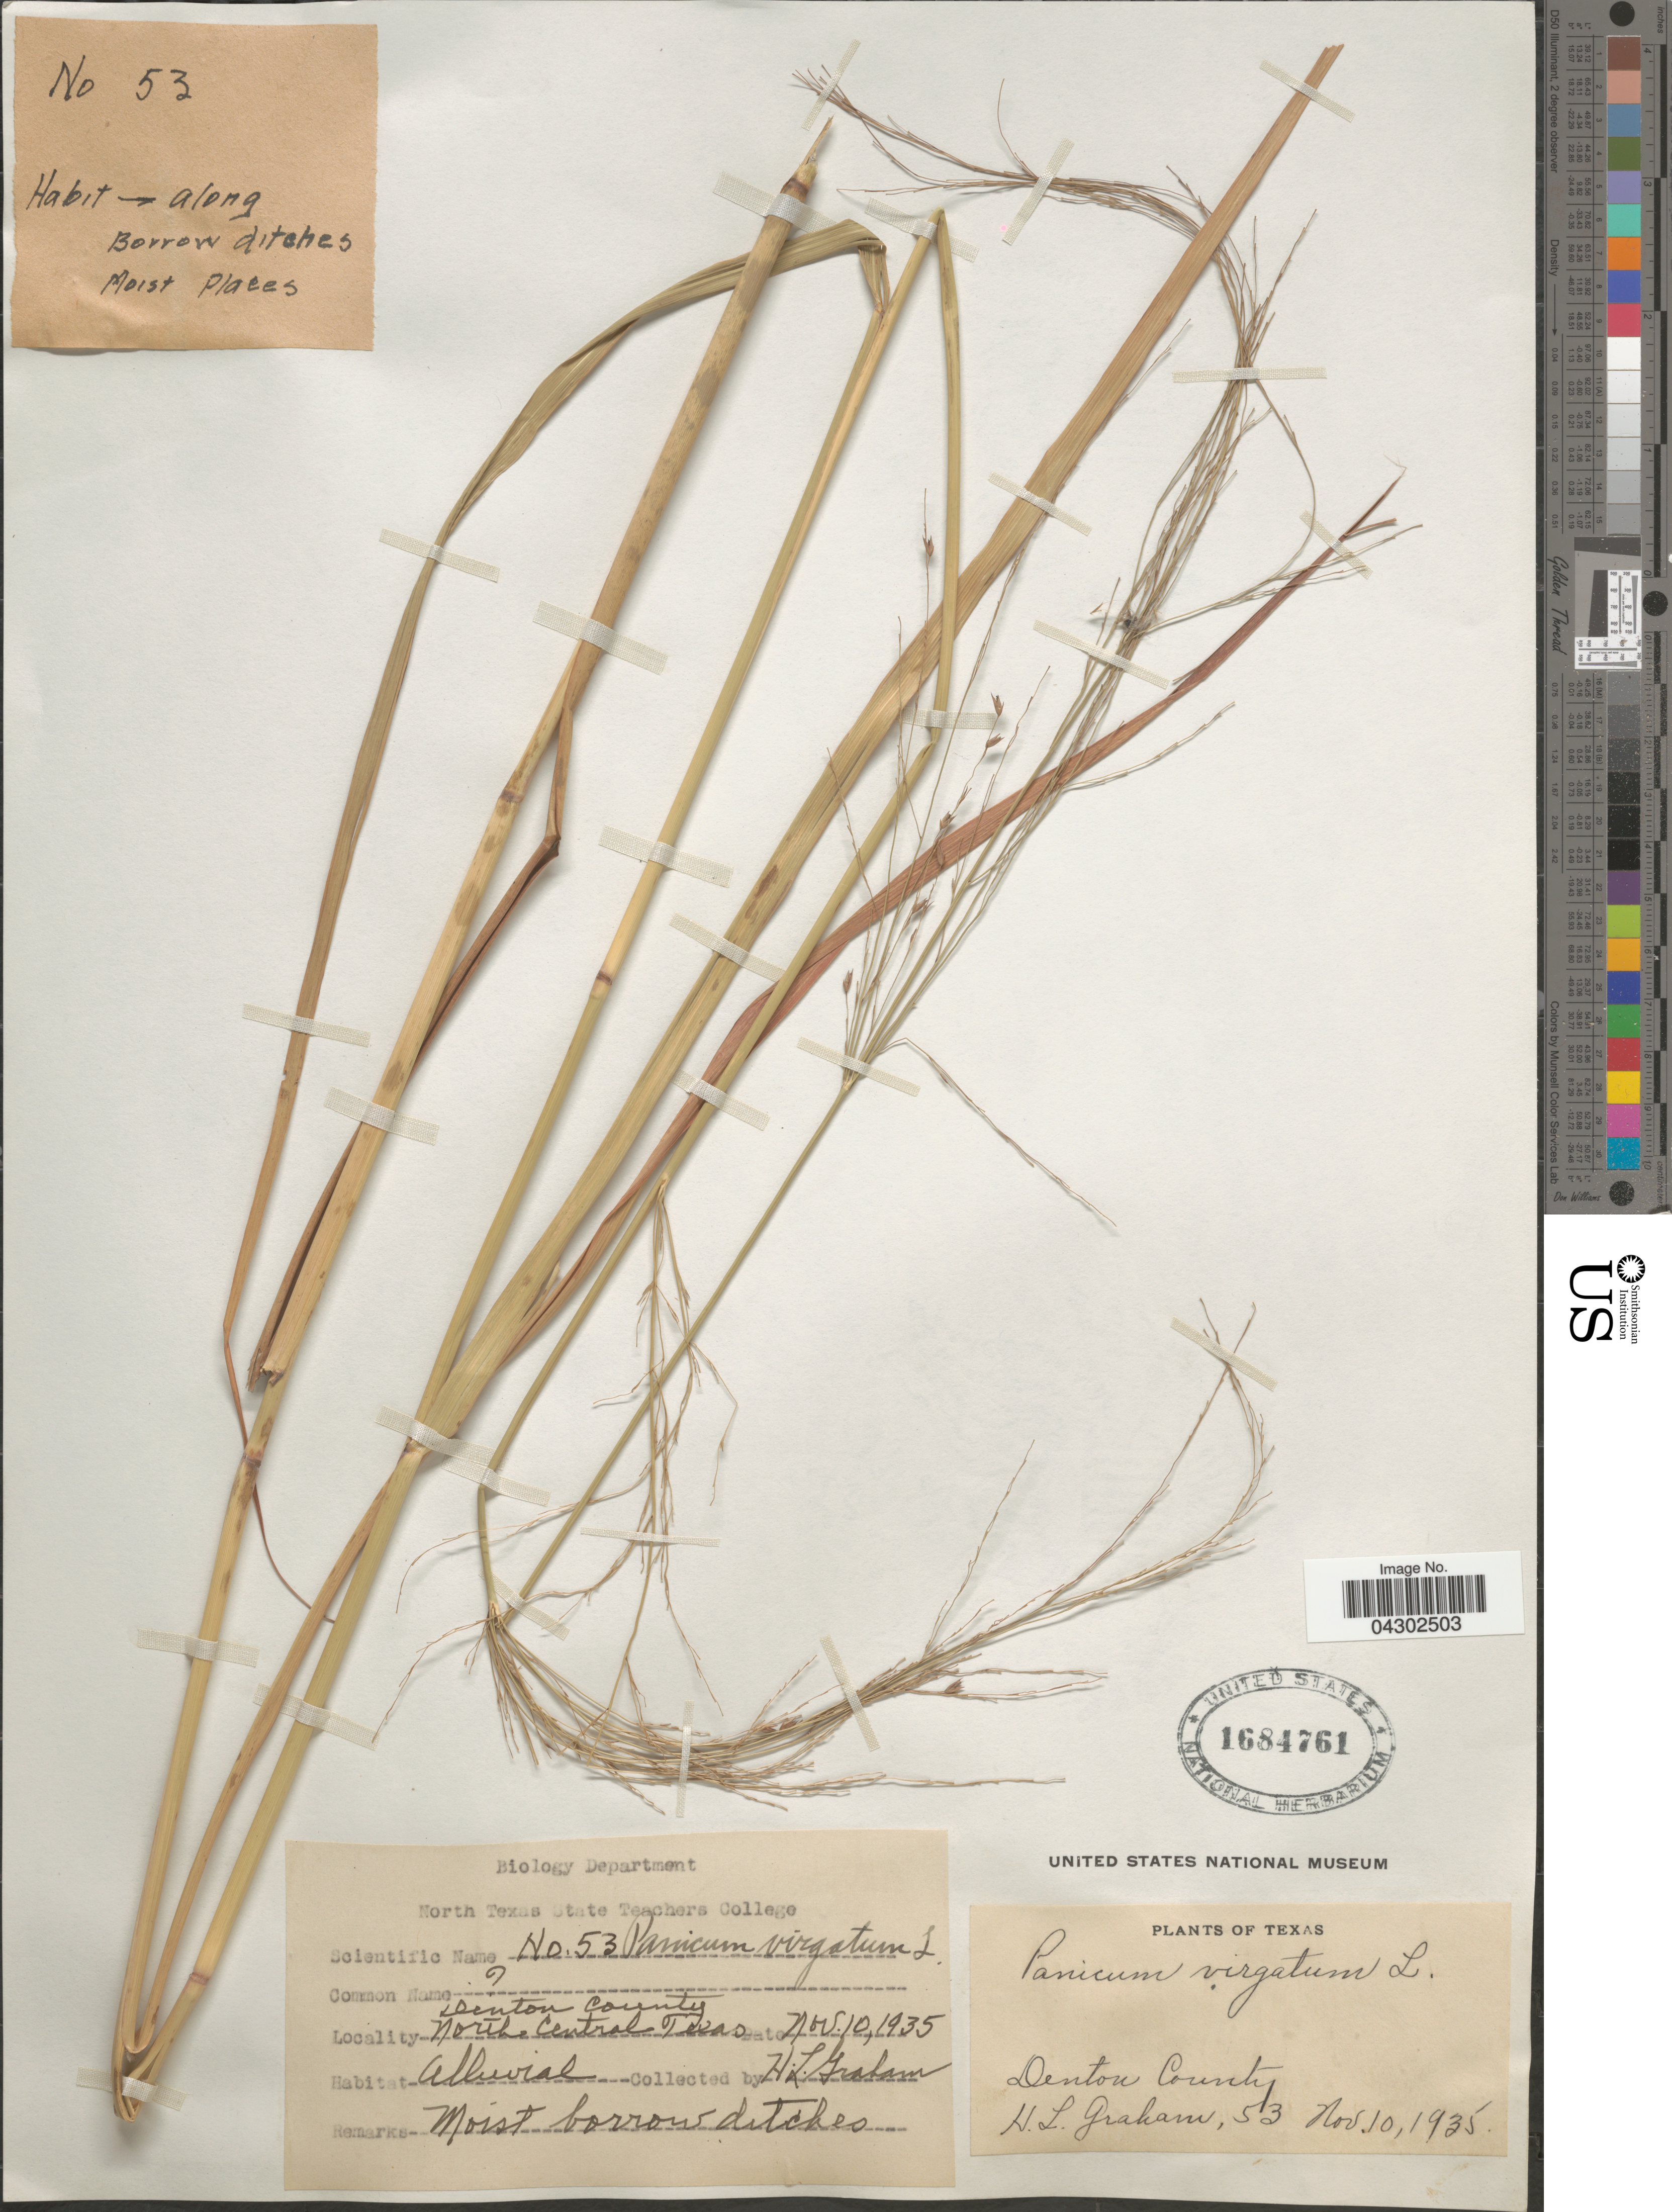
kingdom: Plantae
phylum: Tracheophyta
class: Liliopsida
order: Poales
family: Poaceae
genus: Panicum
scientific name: Panicum virgatum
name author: L.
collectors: H. L. Graham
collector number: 53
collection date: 1935-11-10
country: United States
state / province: Texas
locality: Denton County. North Central Texas.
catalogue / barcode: US 1684761